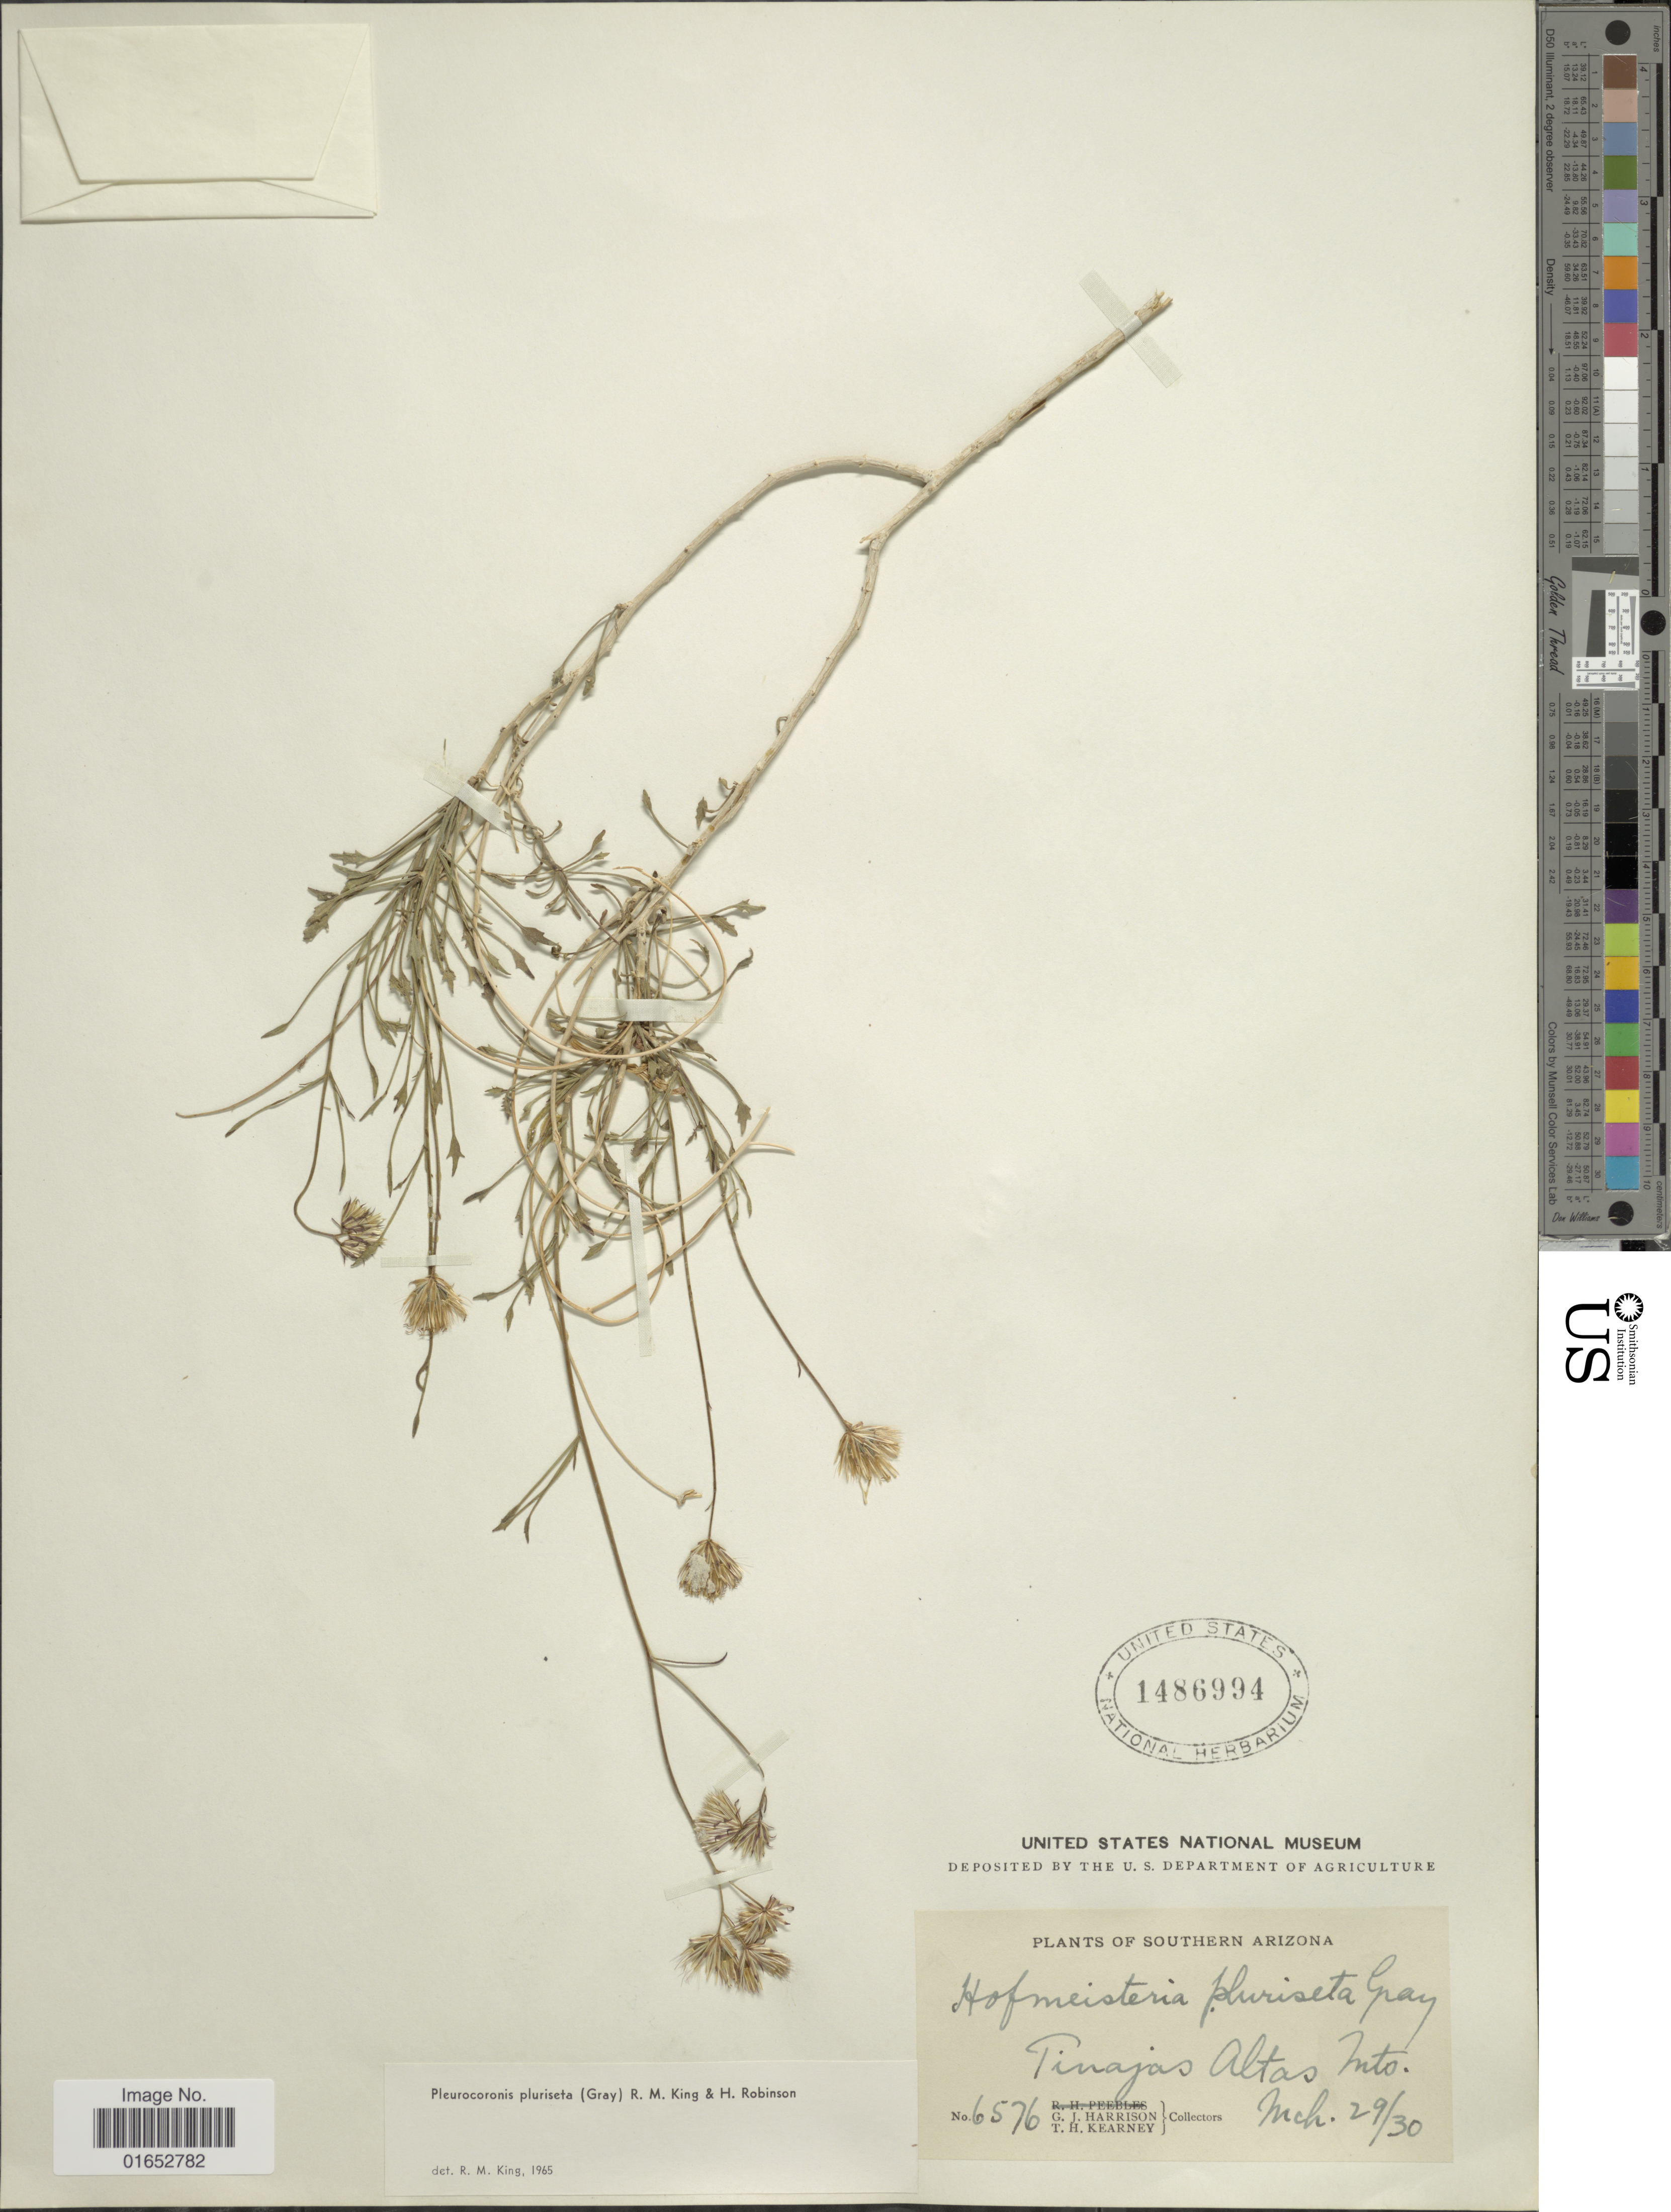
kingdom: Plantae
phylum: Tracheophyta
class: Magnoliopsida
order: Asterales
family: Asteraceae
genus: Pleurocoronis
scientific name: Pleurocoronis pluriseta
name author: (A. Gray) R.M. King & H. Rob.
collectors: G. J. Harrison & T. H. Kearney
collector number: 6576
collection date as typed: Transcribed d/m/y: 29/3/30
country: United States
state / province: Arizona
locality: Southern Arizona, Pinajas Atlas Mts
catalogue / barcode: US 1486994